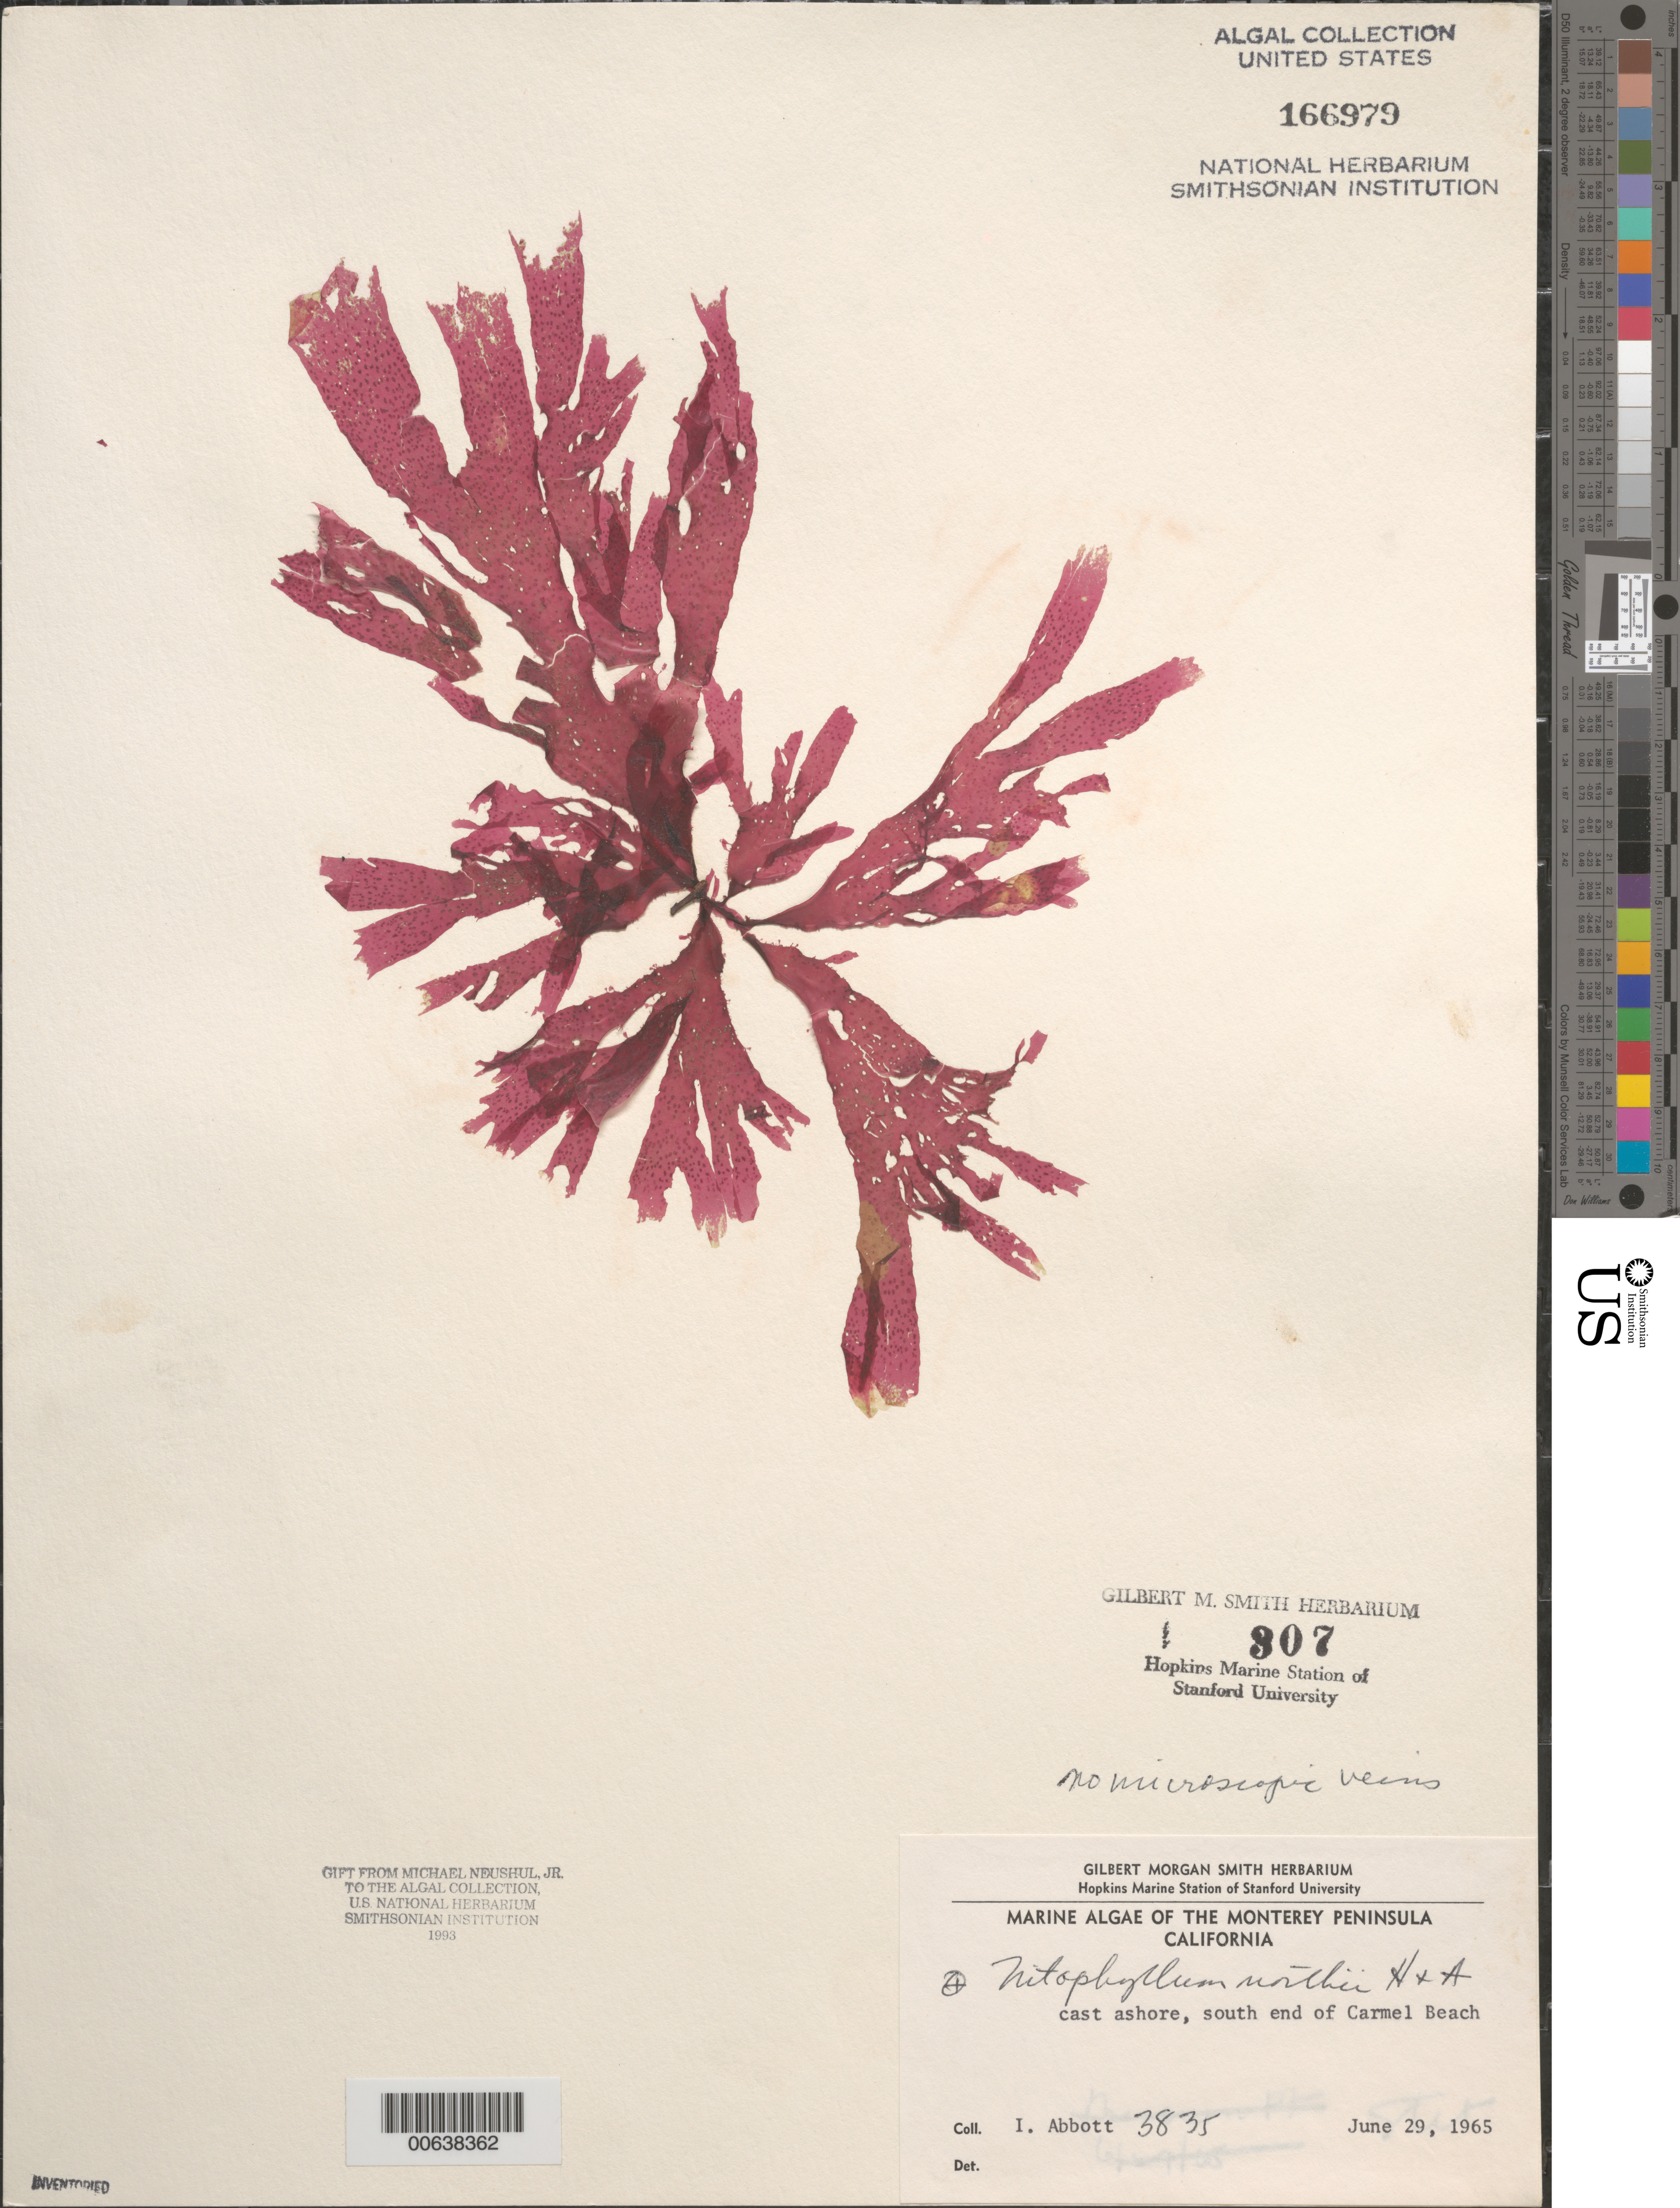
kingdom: Plantae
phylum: Rhodophyta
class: Florideophyceae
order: Ceramiales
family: Delesseriaceae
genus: Nitophyllum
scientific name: Nitophyllum northii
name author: Hollenb. & I.A. Abbott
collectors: I. A. Abbott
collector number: IAA 3835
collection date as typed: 29 Jun 1965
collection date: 1965-06-29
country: United States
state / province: California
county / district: Monterey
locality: Carmel Beach, south end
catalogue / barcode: US 166979